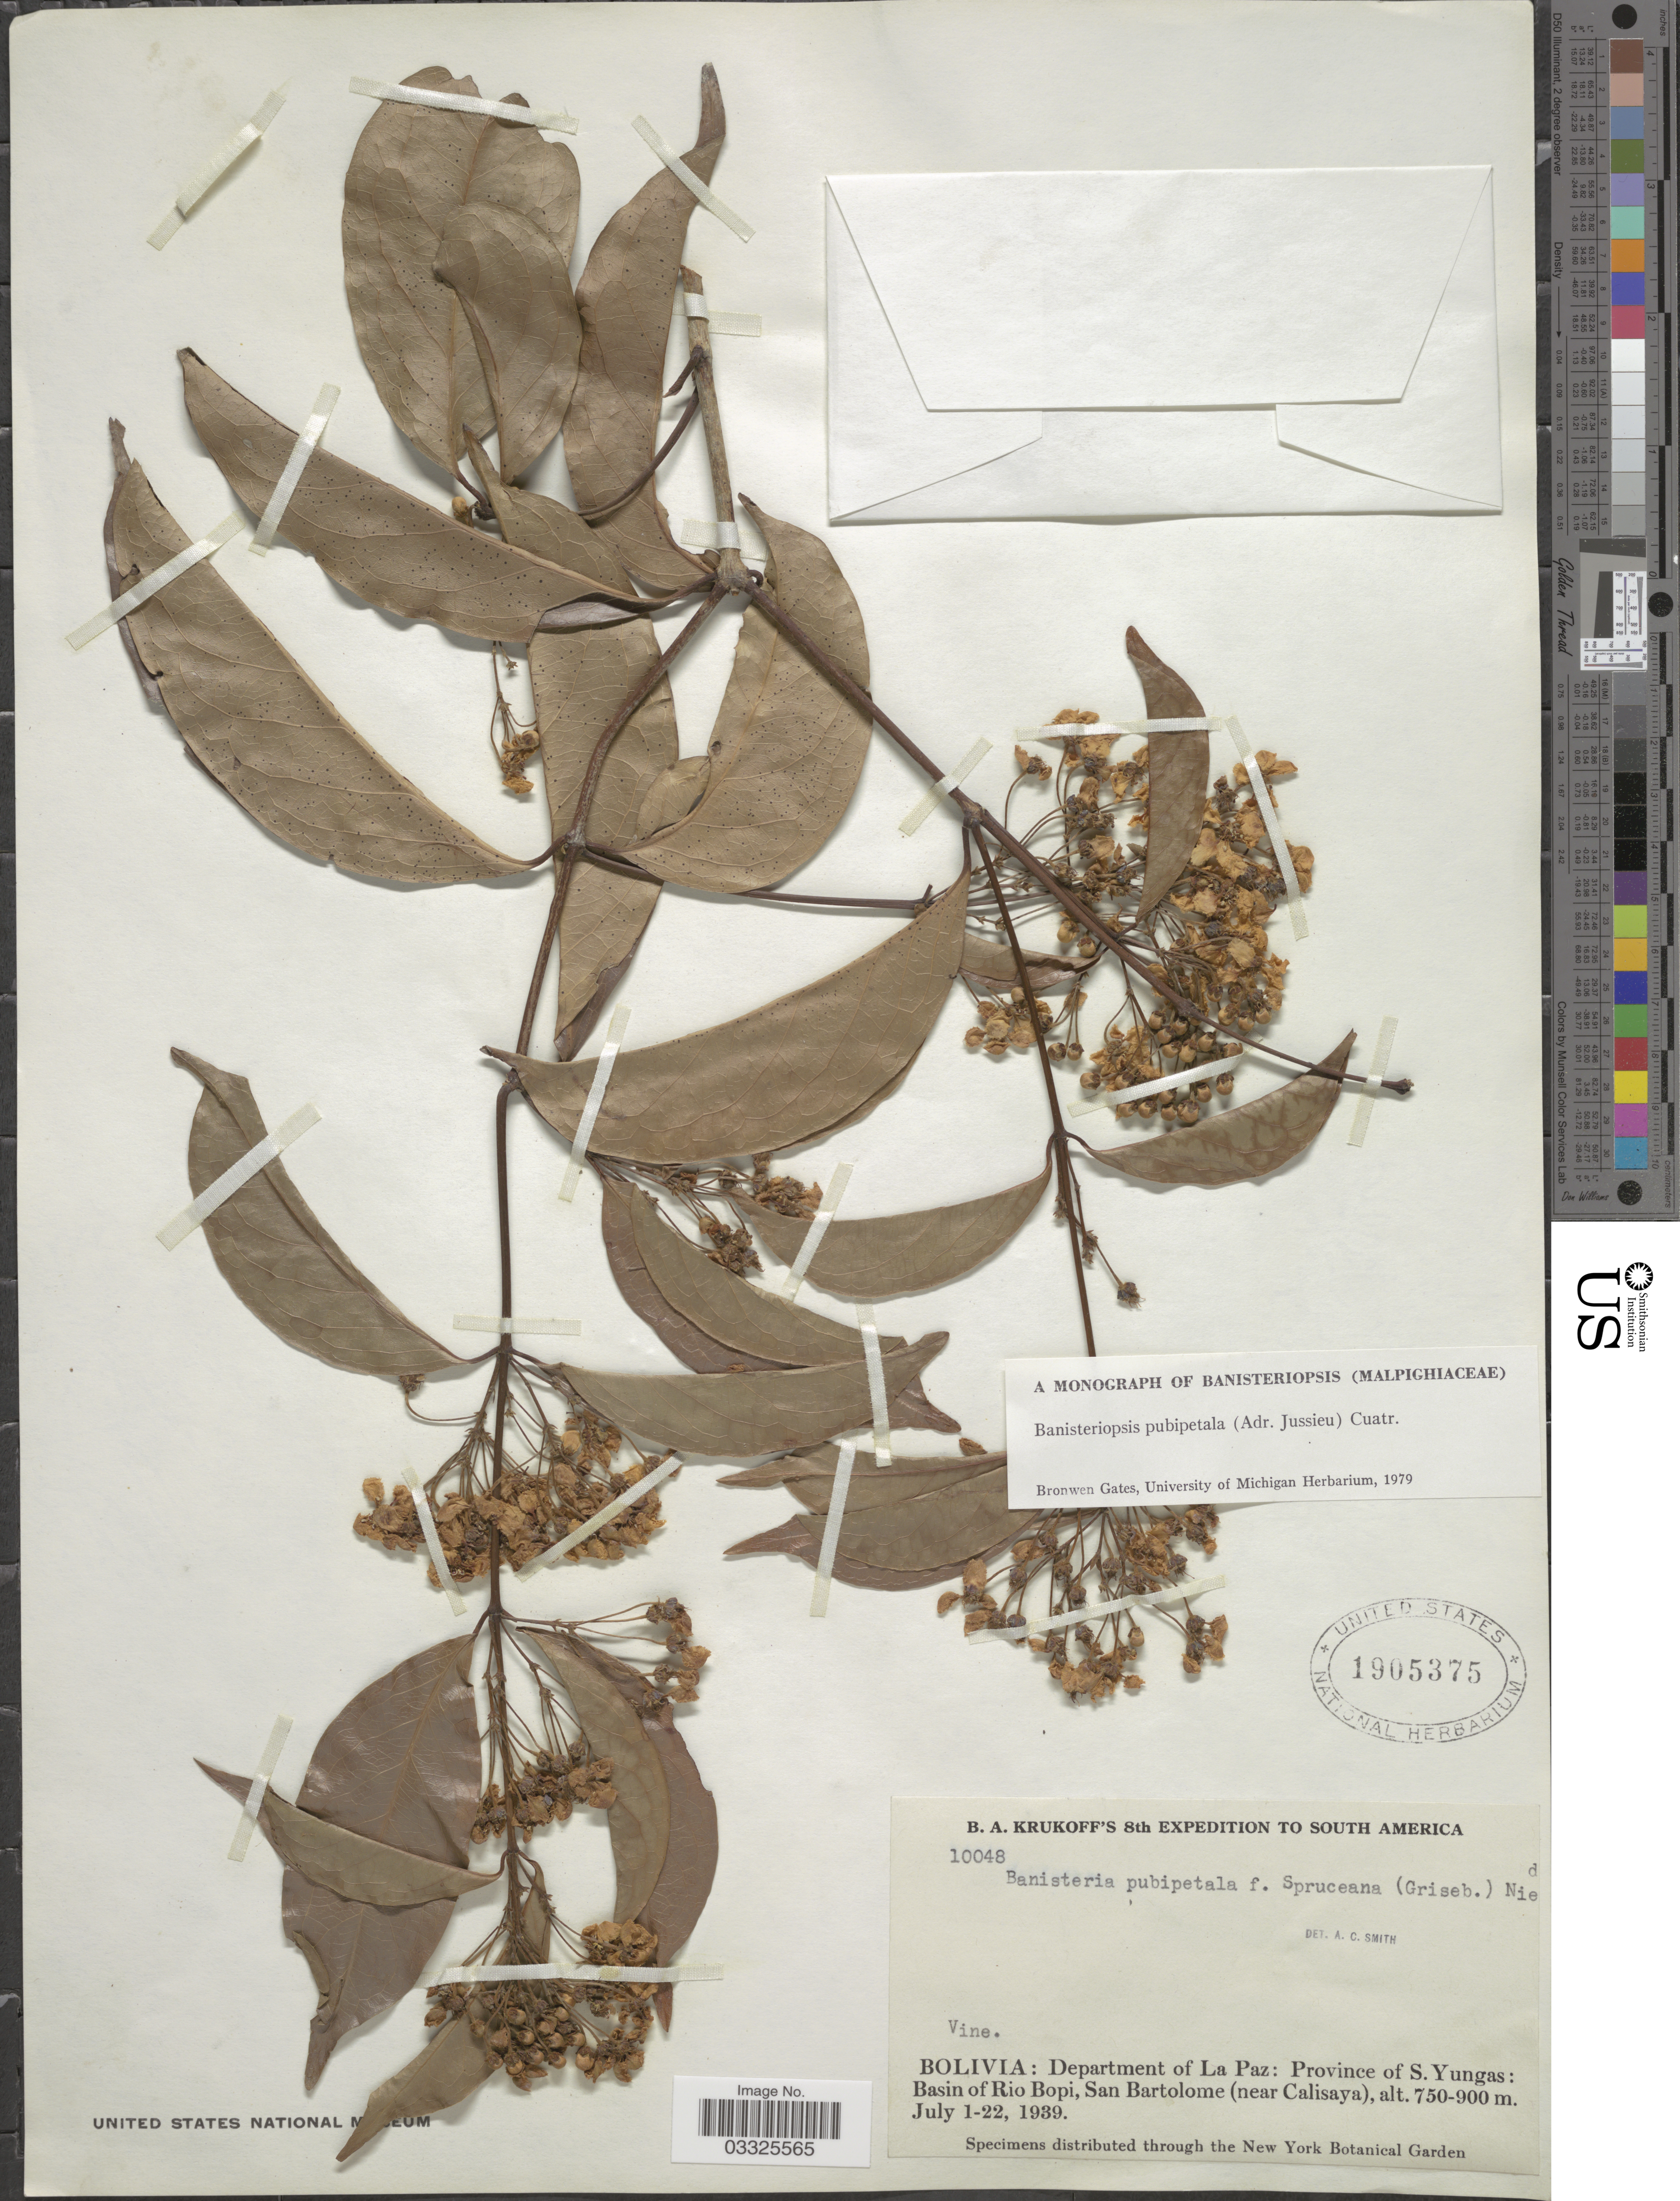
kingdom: Plantae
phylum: Tracheophyta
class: Magnoliopsida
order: Malpighiales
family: Malpighiaceae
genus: Banisteriopsis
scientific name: Banisteriopsis pubipetala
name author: (A. Juss.) Cuatrec.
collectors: B. A. Krukoff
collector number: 10048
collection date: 1939-07-01/1939-07-22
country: Bolivia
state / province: La Paz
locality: Department of La Paz: Province of S. Yungas: Basin of Rio Bopi, San Bartolome (near Calisaya).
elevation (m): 750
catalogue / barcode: US 1905375